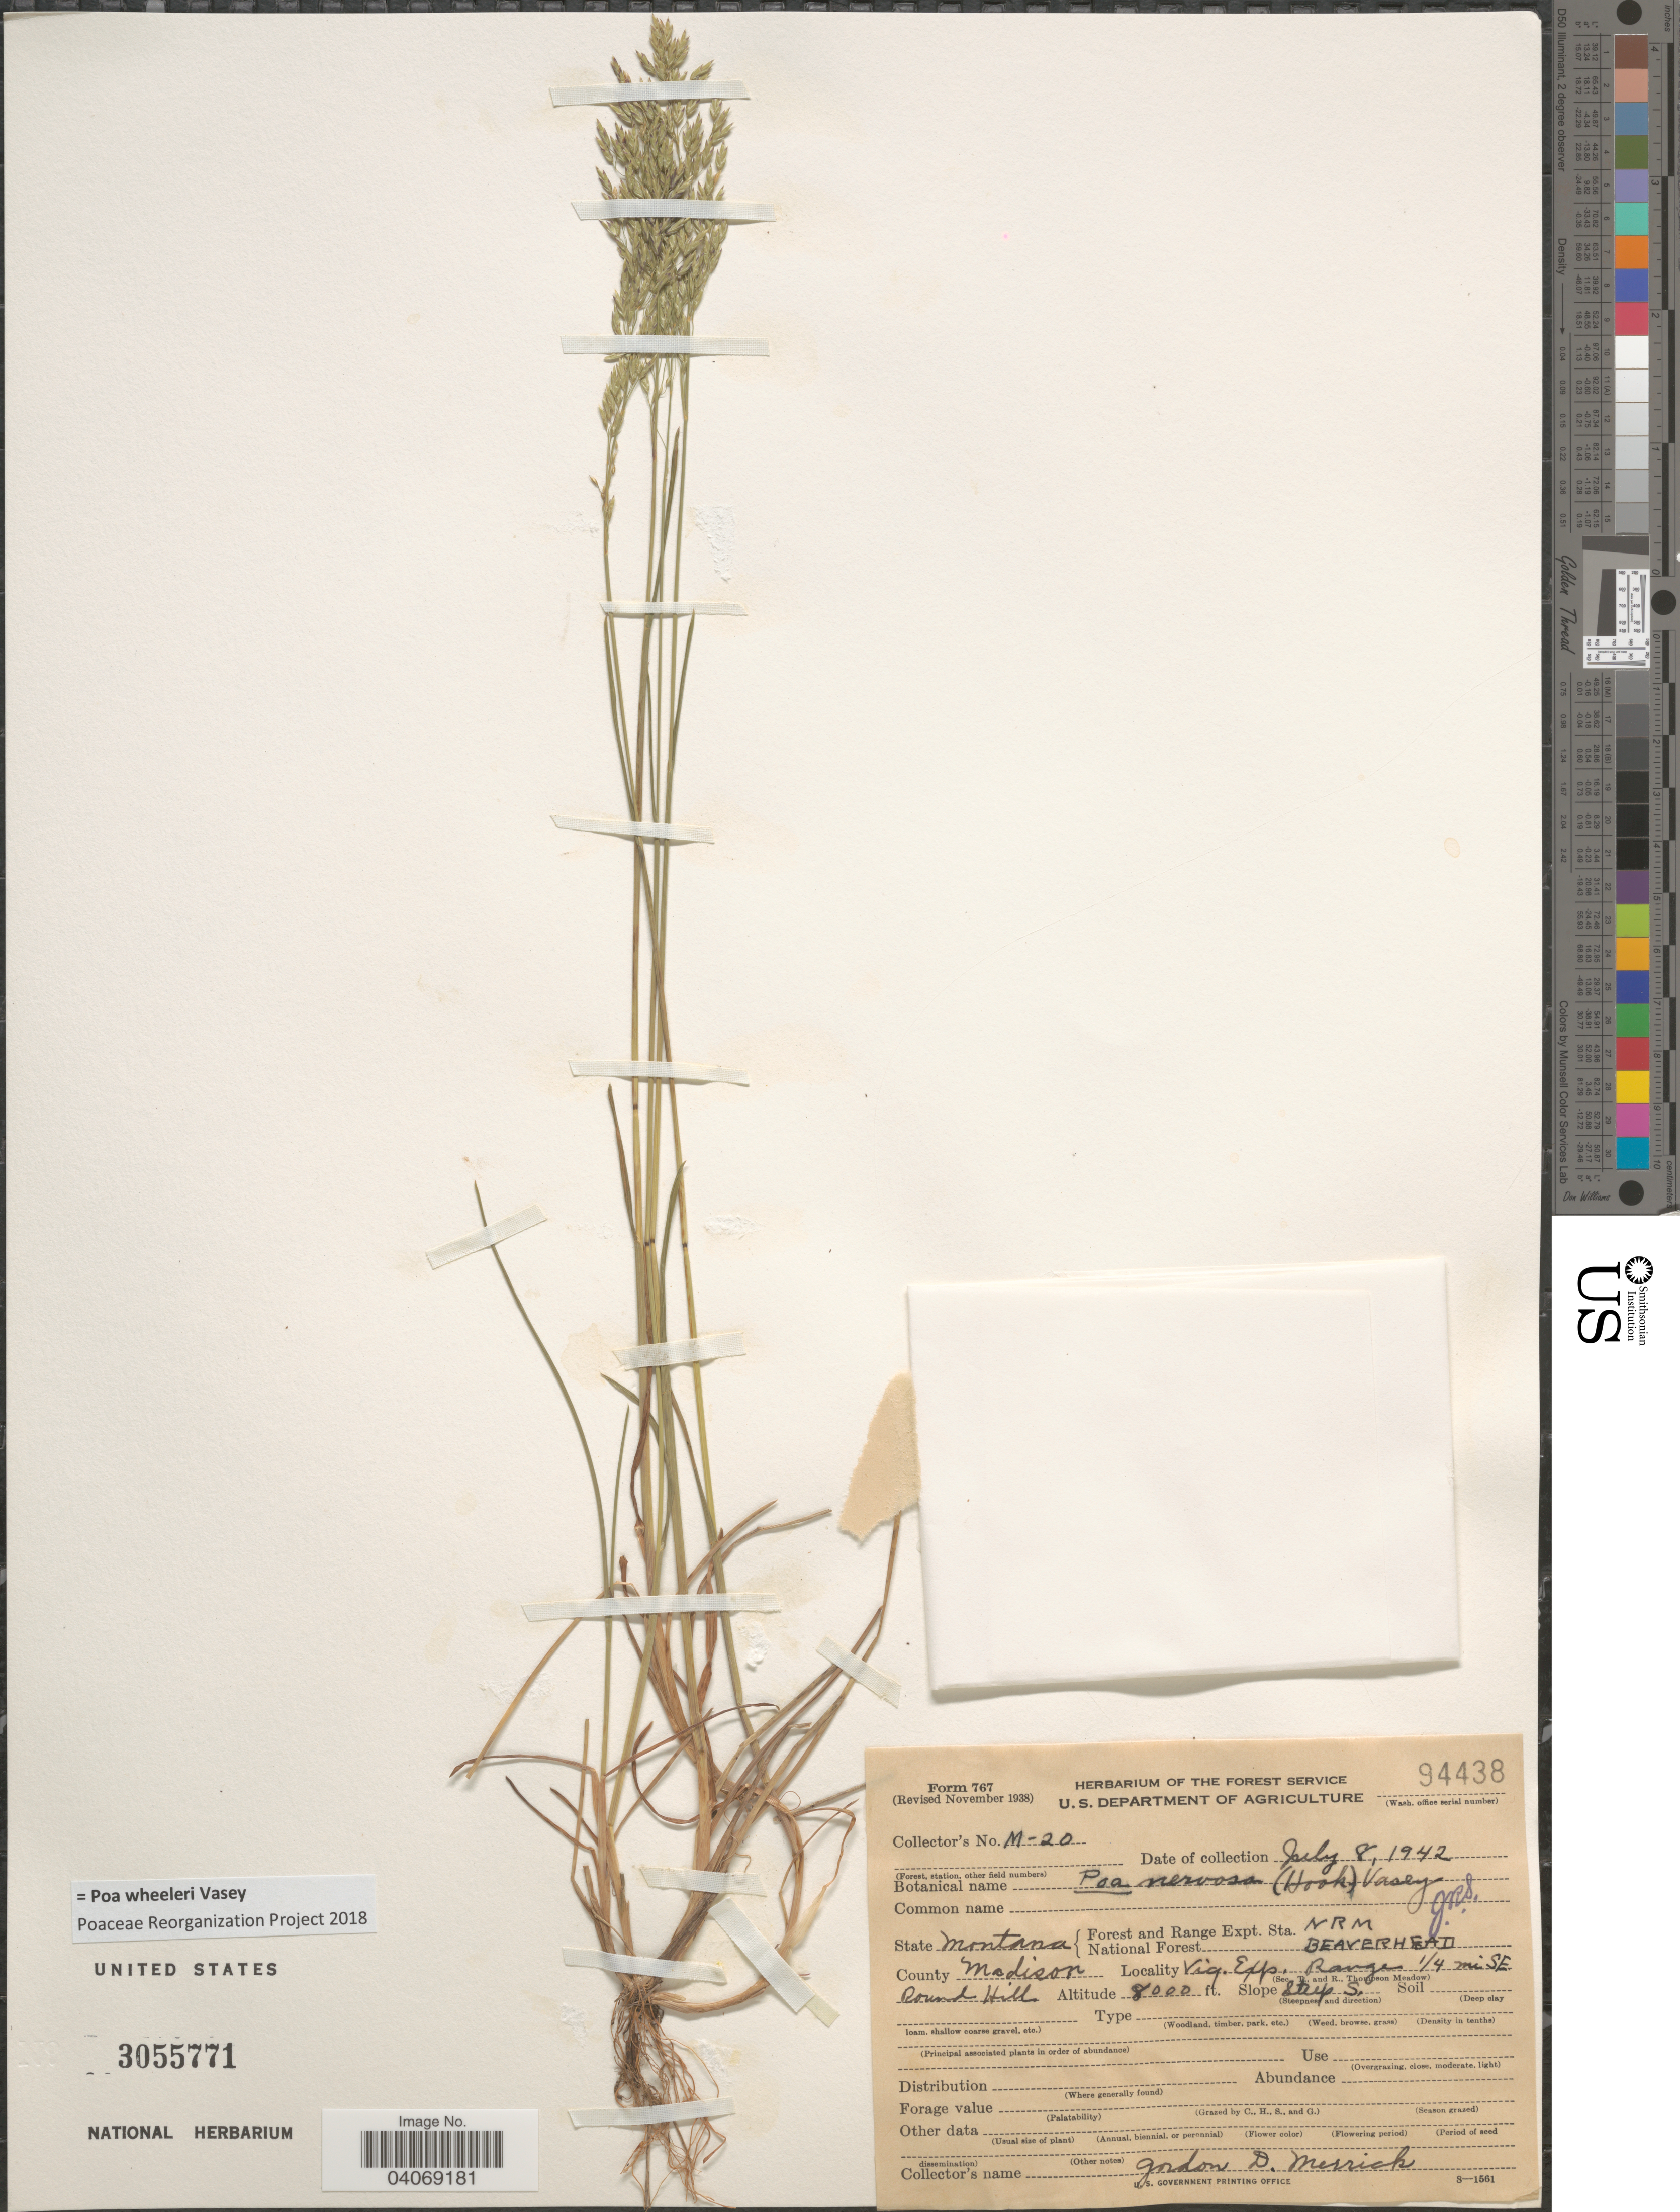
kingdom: Plantae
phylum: Tracheophyta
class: Liliopsida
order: Poales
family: Poaceae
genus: Poa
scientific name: Poa wheeleri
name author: Vasey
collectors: G. Merrick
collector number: M-20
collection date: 1942-07-08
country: United States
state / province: Montana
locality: Forest and Range Expt. Sta. National Forest Beaverhead. County Madison. Vig. Exp. Range ¼ mi SE Round Hill.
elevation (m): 2438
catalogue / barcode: US 3055771